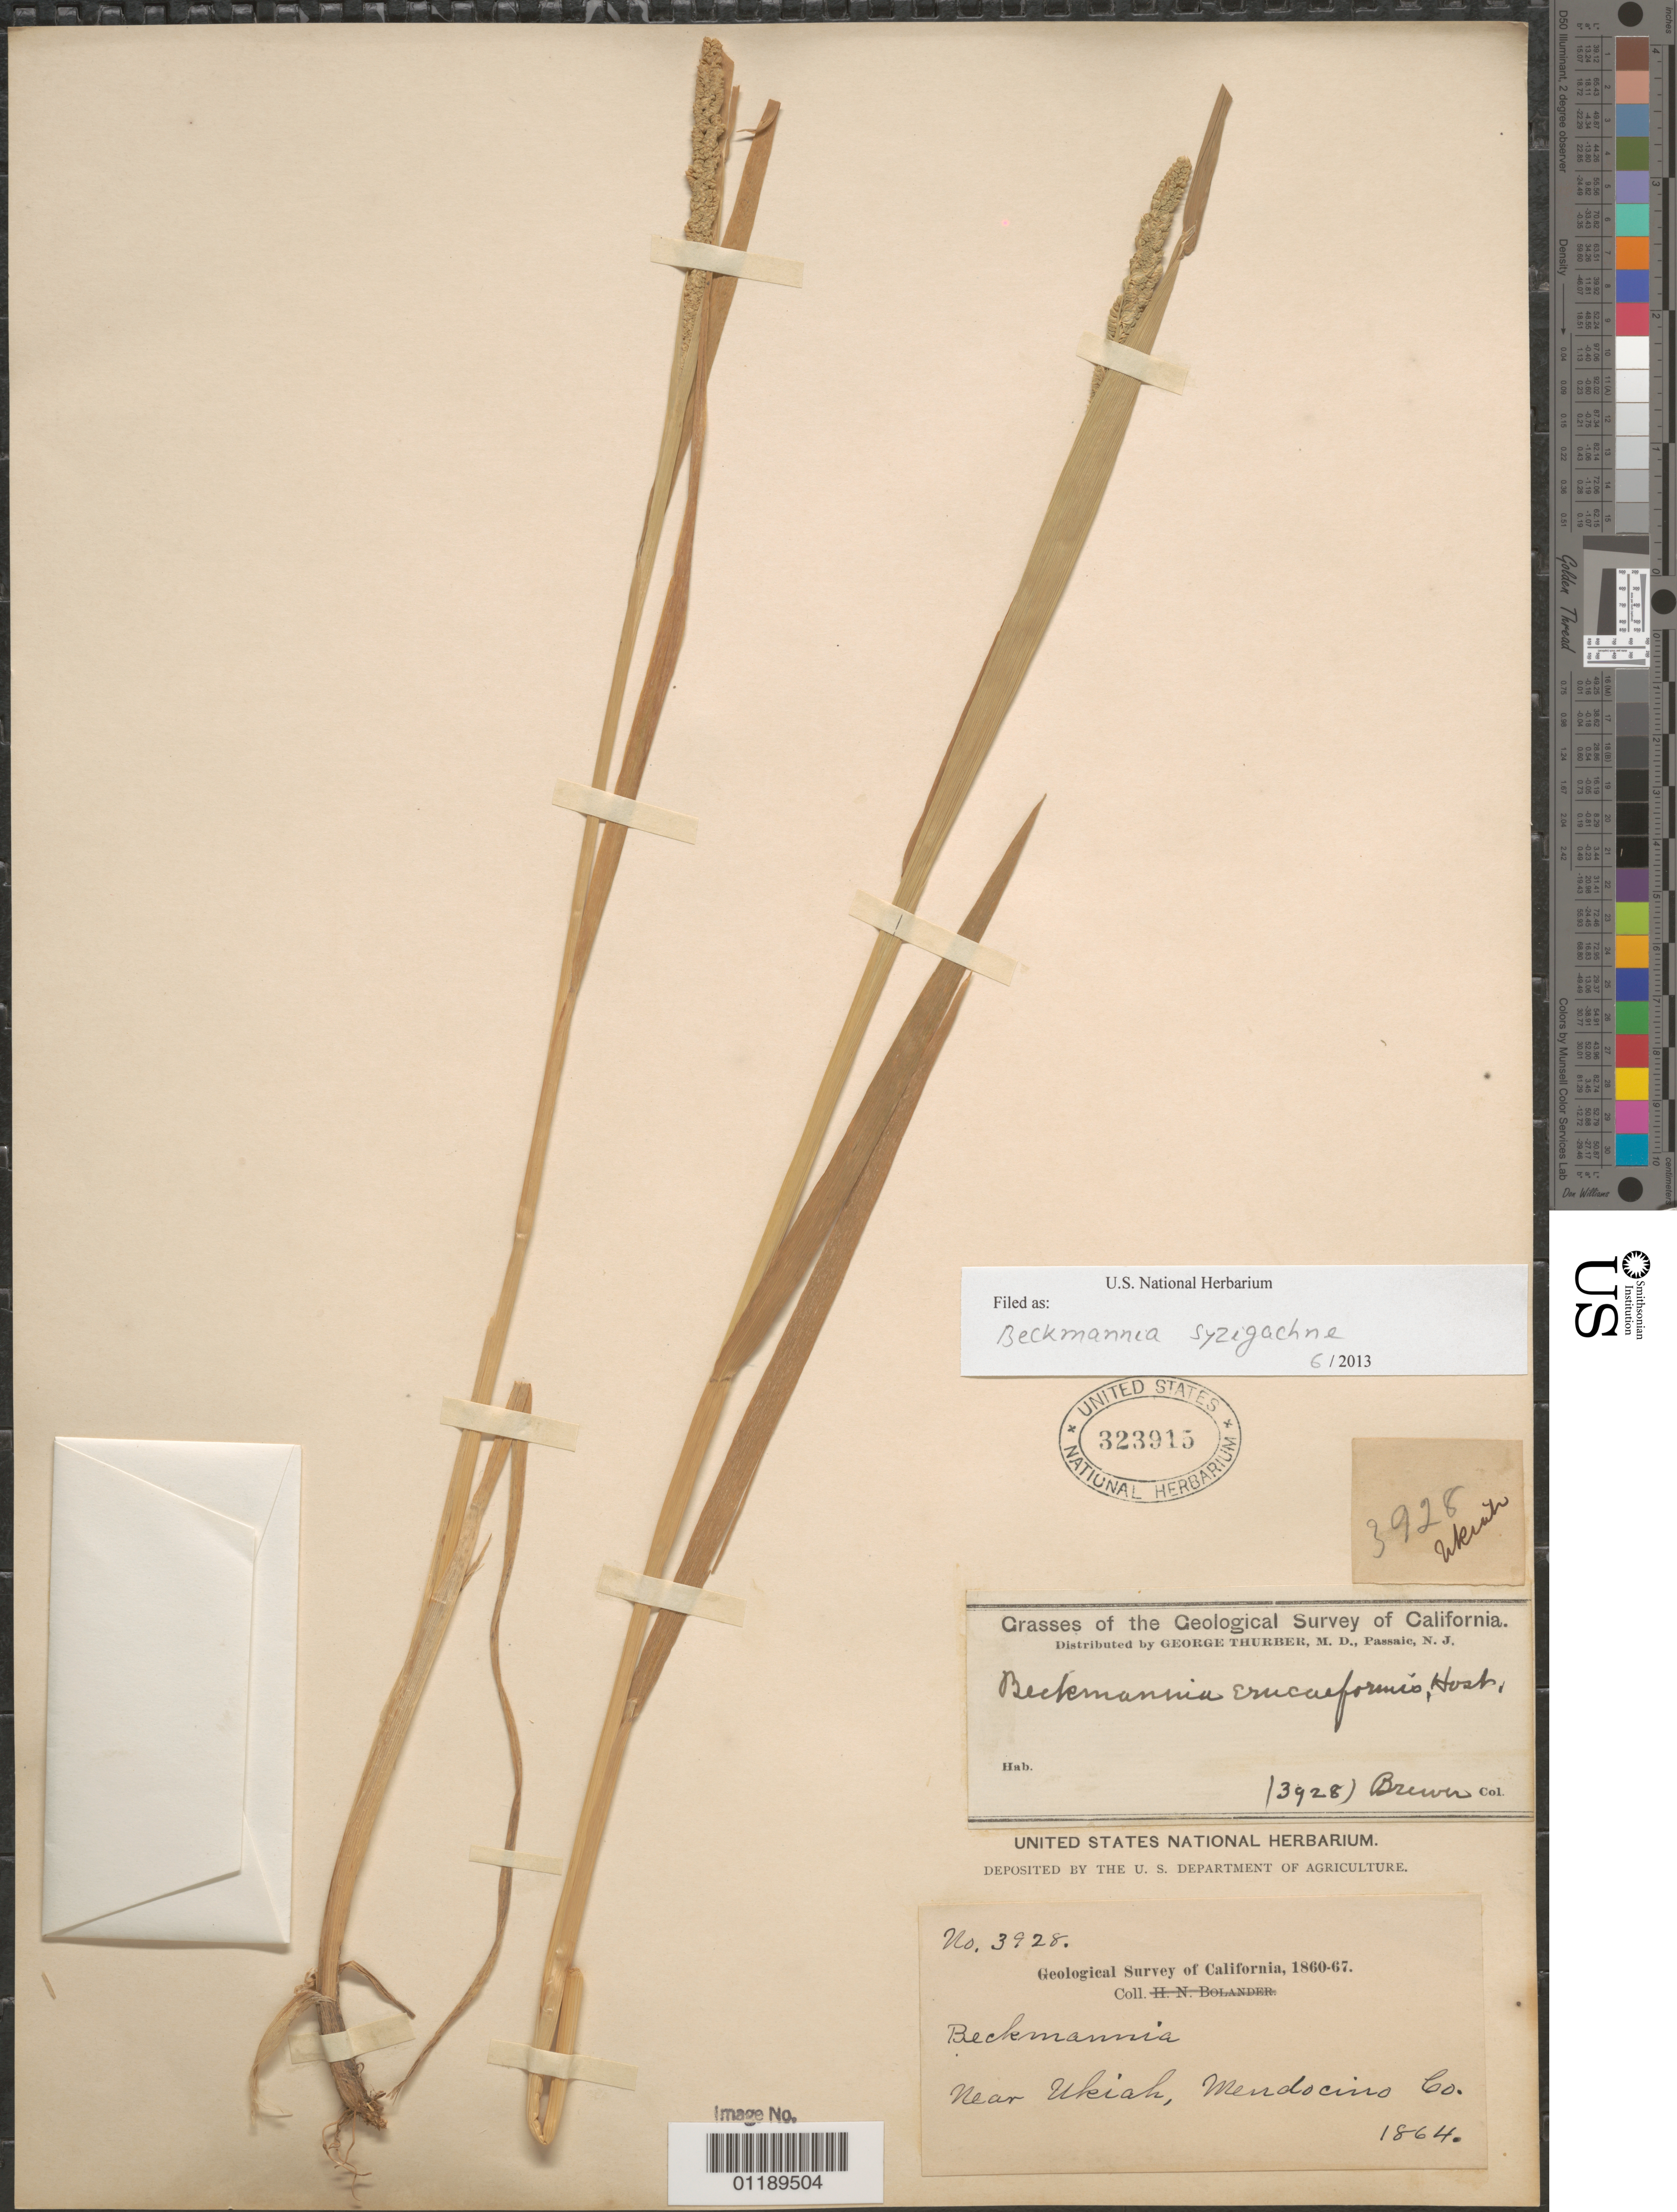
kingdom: Plantae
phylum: Tracheophyta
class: Liliopsida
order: Poales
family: Poaceae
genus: Beckmannia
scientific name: Beckmannia syzigachne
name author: (Steud.) Fernald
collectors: H. Bolander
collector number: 3928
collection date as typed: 1864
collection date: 1864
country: United States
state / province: California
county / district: Mendocino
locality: Near Ukiah.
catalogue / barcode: US 323915